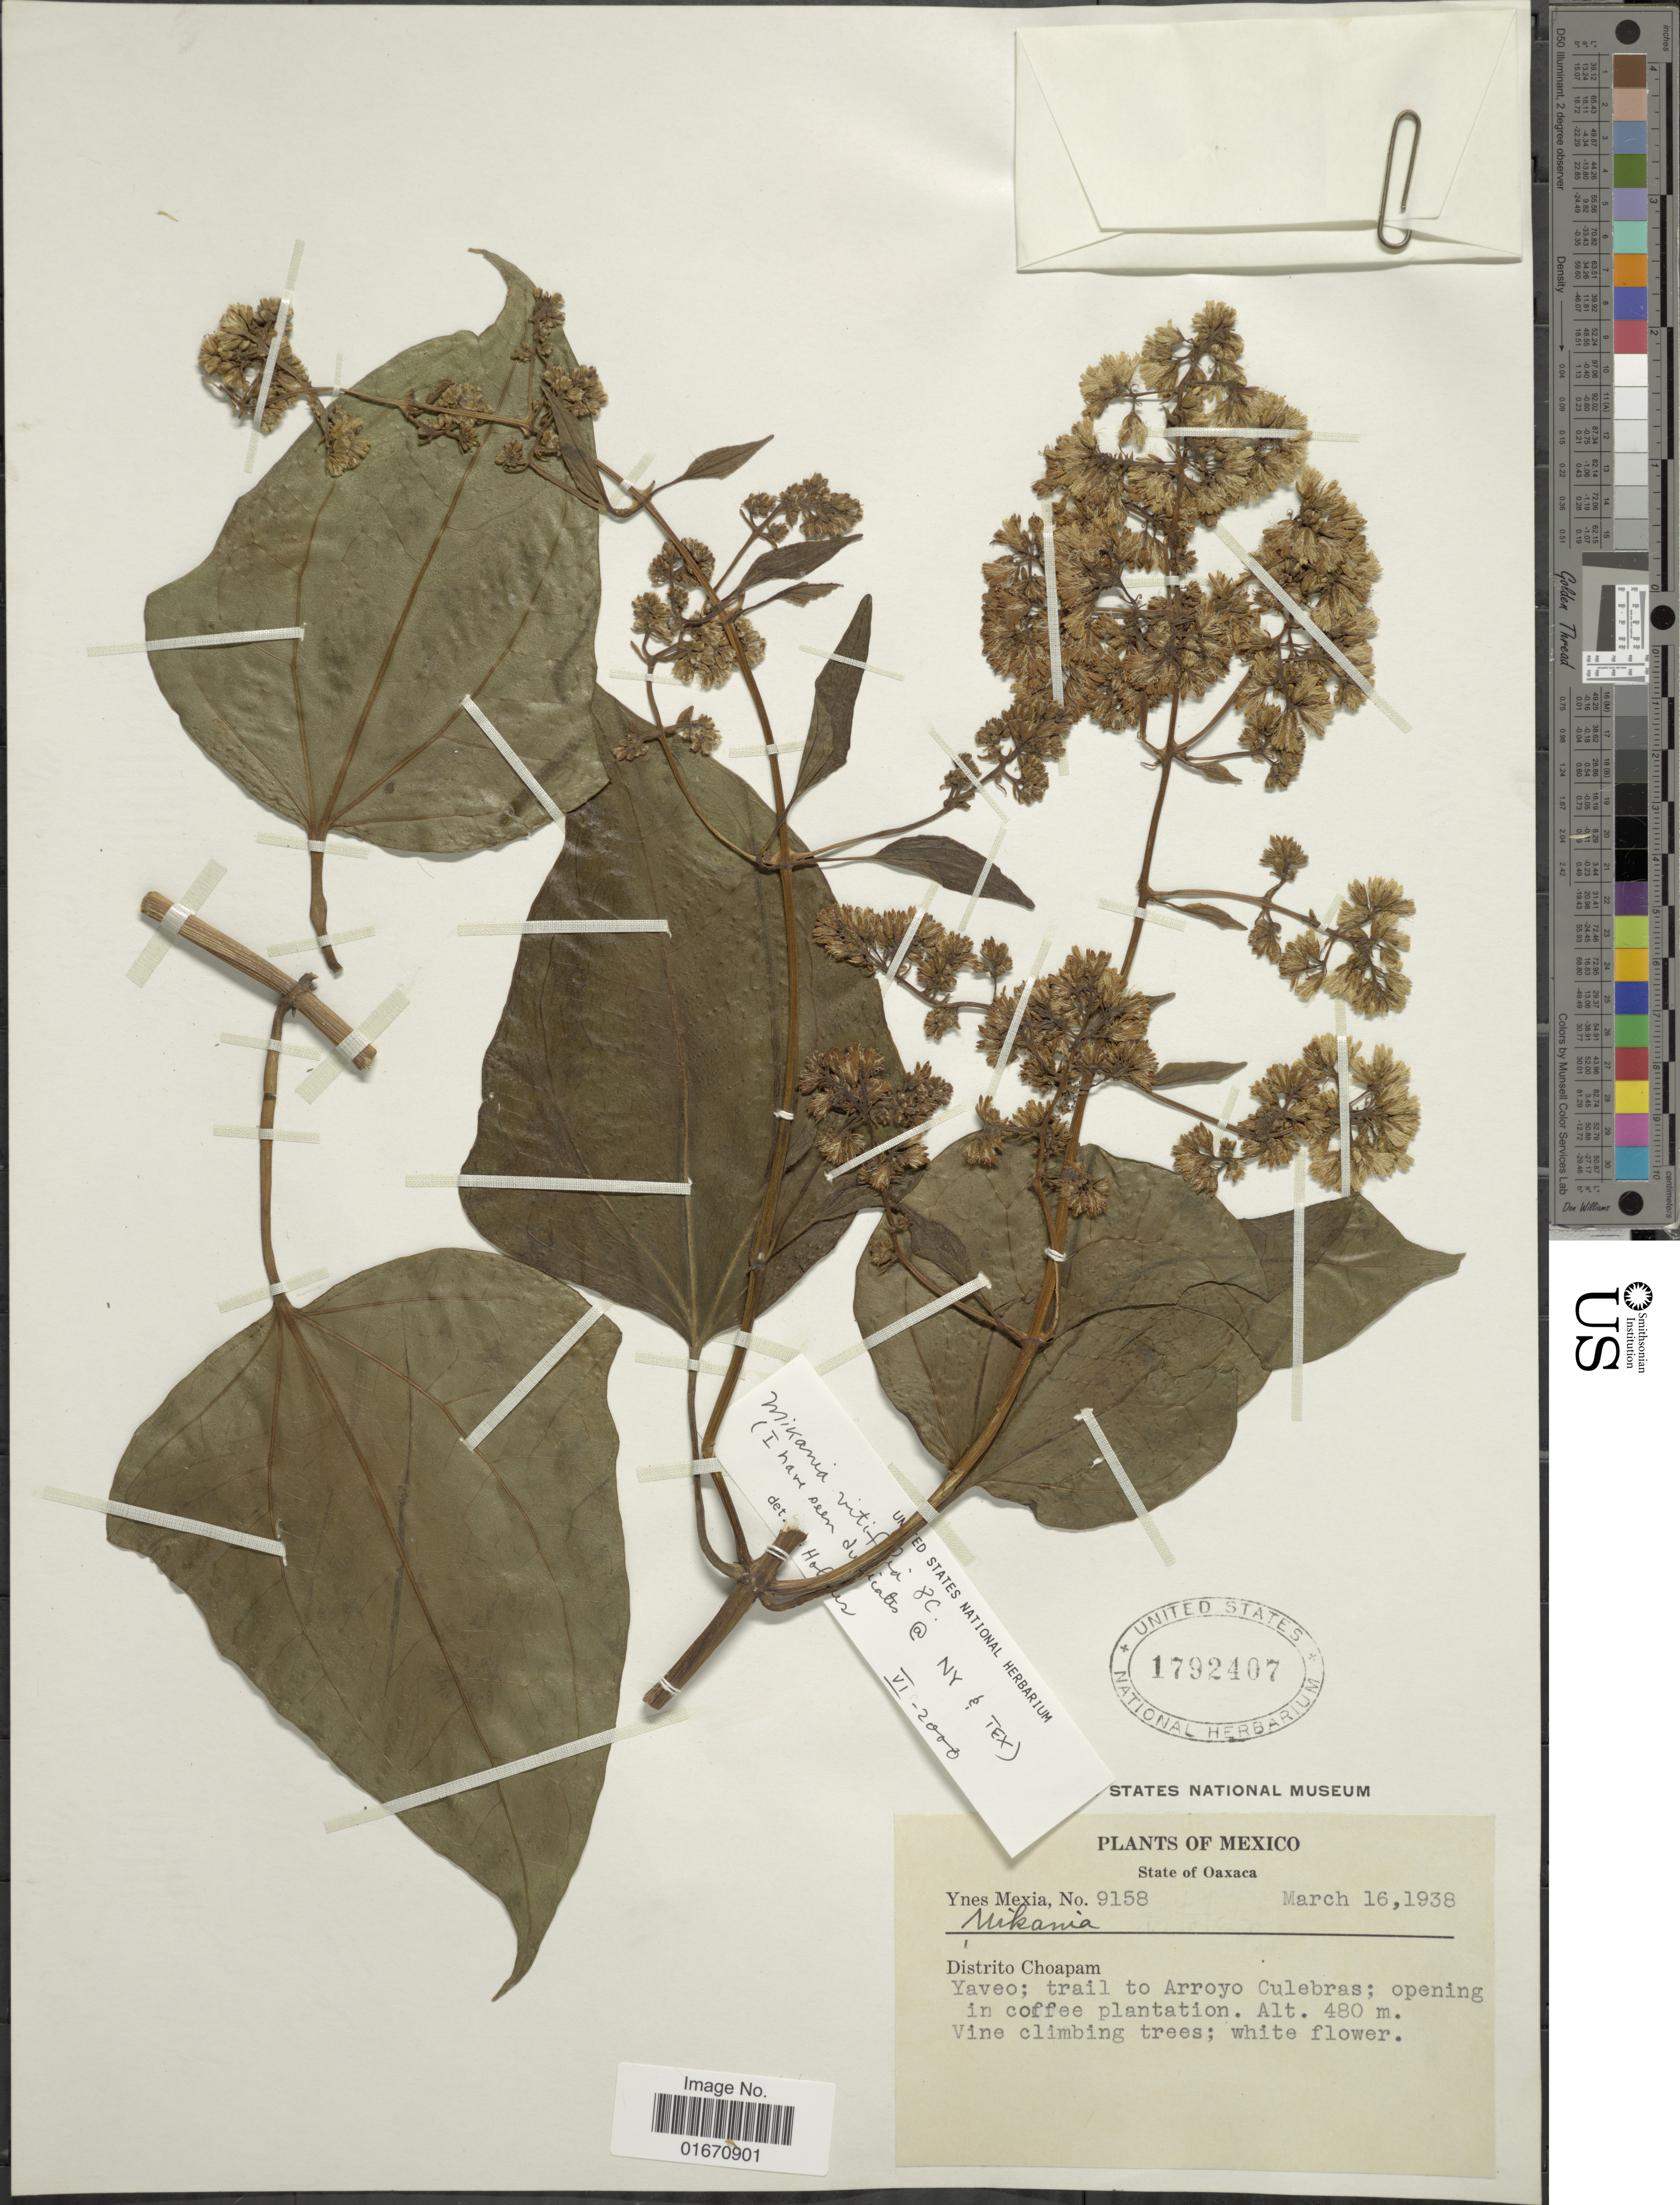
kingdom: Plantae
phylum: Tracheophyta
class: Magnoliopsida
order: Asterales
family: Asteraceae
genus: Mikania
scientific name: Mikania sp.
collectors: Y. Mexia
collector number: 9158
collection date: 1938-03-16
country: Mexico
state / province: Oaxaca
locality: Distrito Choapam, Yaveo, trail to Arroyo Culebras, opening in coffee plantation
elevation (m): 480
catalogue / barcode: US 1792407